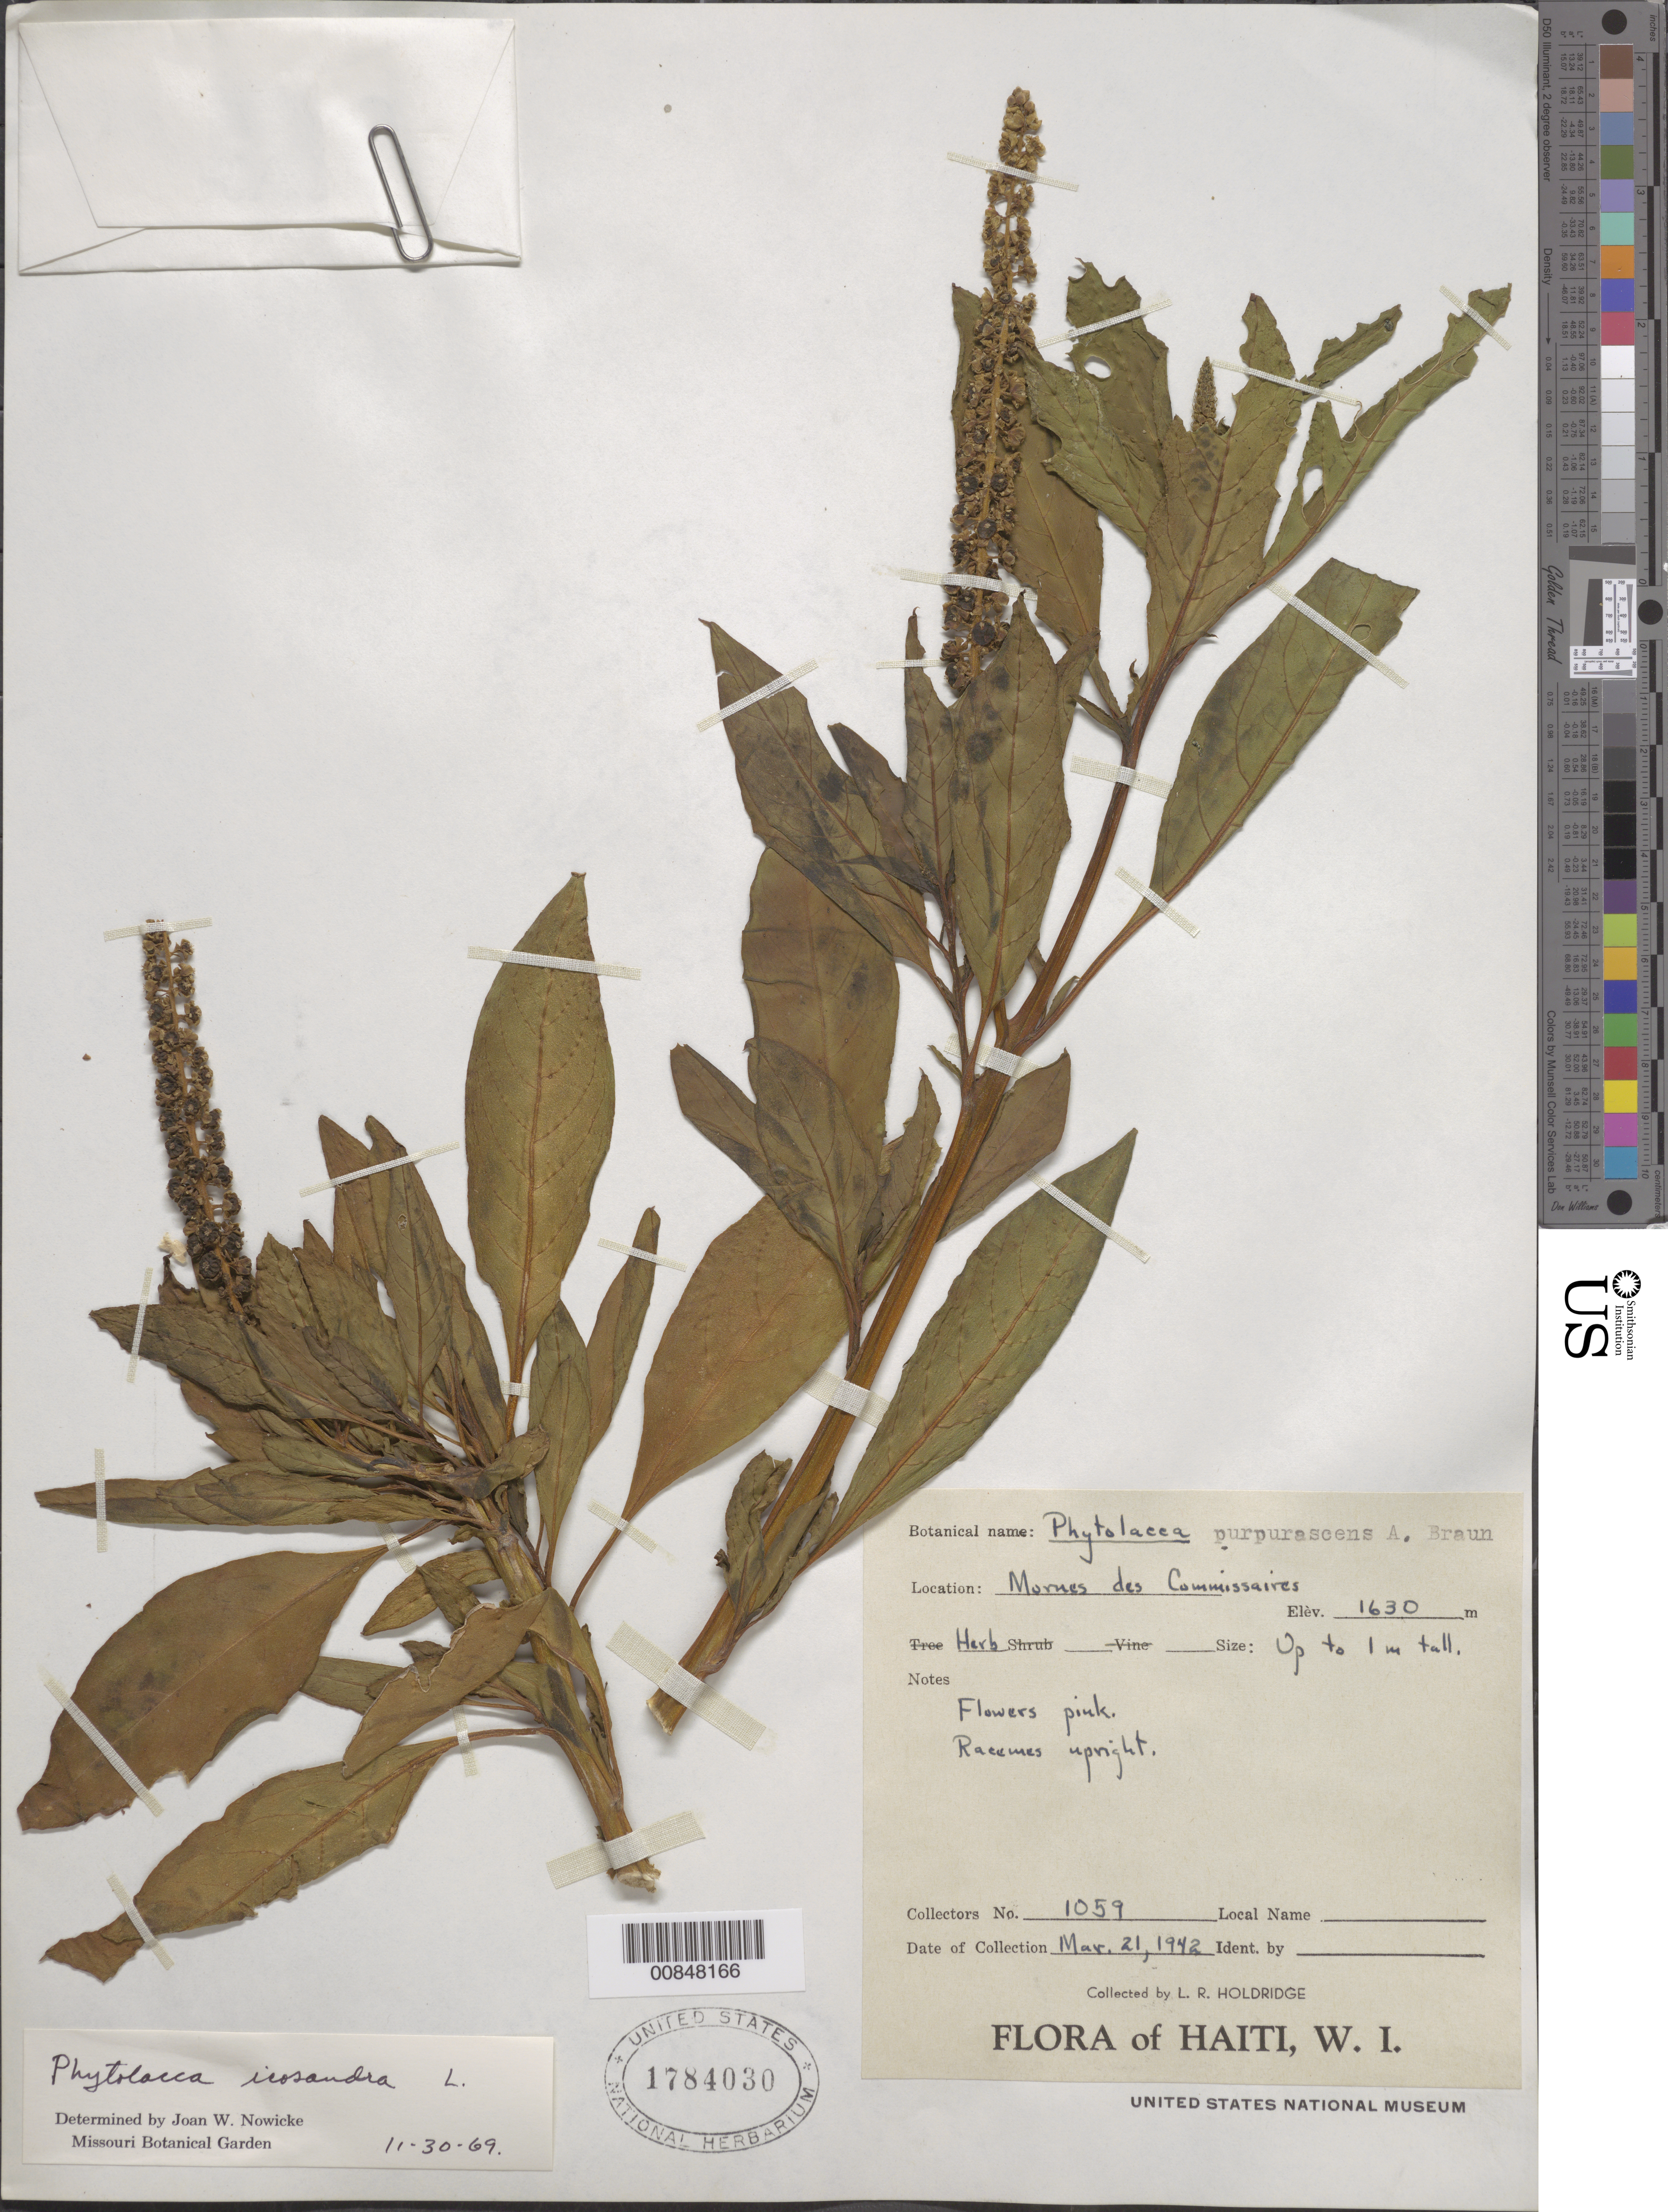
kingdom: Plantae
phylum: Tracheophyta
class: Magnoliopsida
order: Caryophyllales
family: Phytolaccaceae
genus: Phytolacca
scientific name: Phytolacca icosandra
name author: L.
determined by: Nowicke, J. W., (US), NMNH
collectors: L. Holdridge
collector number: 1059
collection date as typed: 21 Mar 1942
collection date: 1942-03-21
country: Haiti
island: Hispaniola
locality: Mornes des Commissaires.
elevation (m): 1630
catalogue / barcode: US 1784030